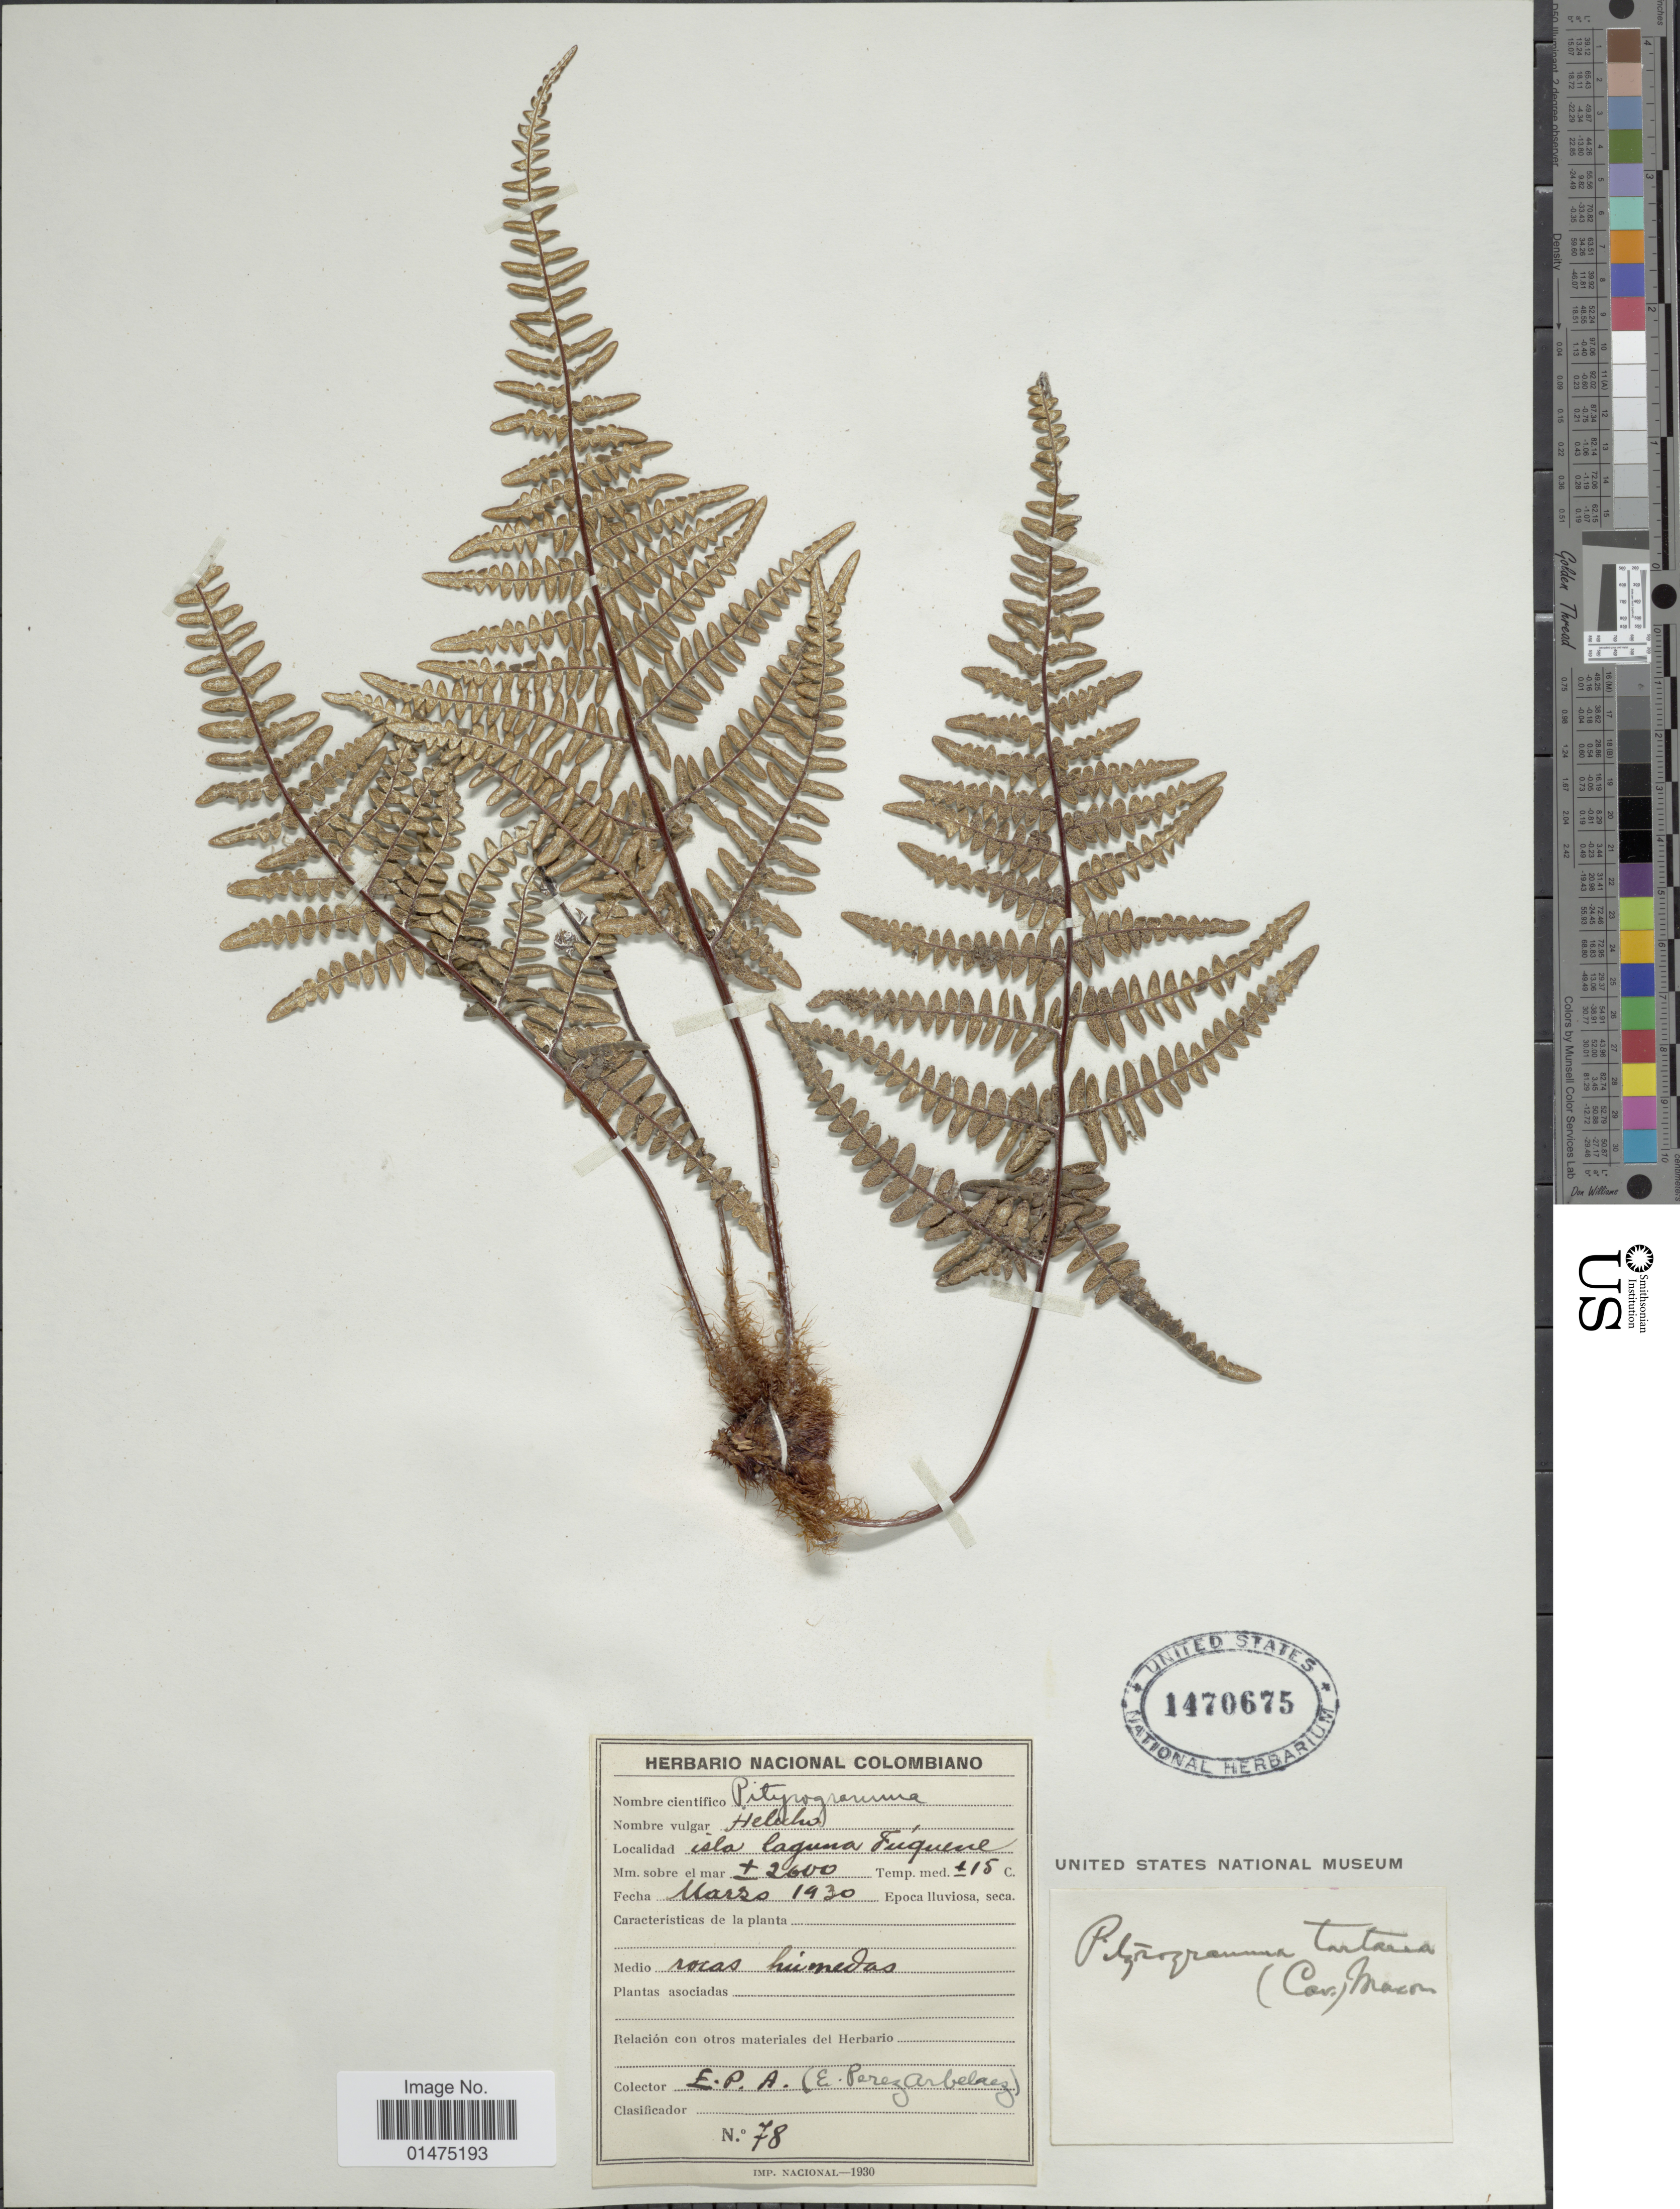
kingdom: Plantae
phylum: Tracheophyta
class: Polypodiopsida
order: Polypodiales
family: Pteridaceae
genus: Pityrogramma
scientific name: Pityrogramma tartarea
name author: (Cav.) Maxon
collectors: E. Pérez Arbeláez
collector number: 78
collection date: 1930-03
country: Colombia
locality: Isla Laguna, Fuquene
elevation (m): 2600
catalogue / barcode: US 1470675